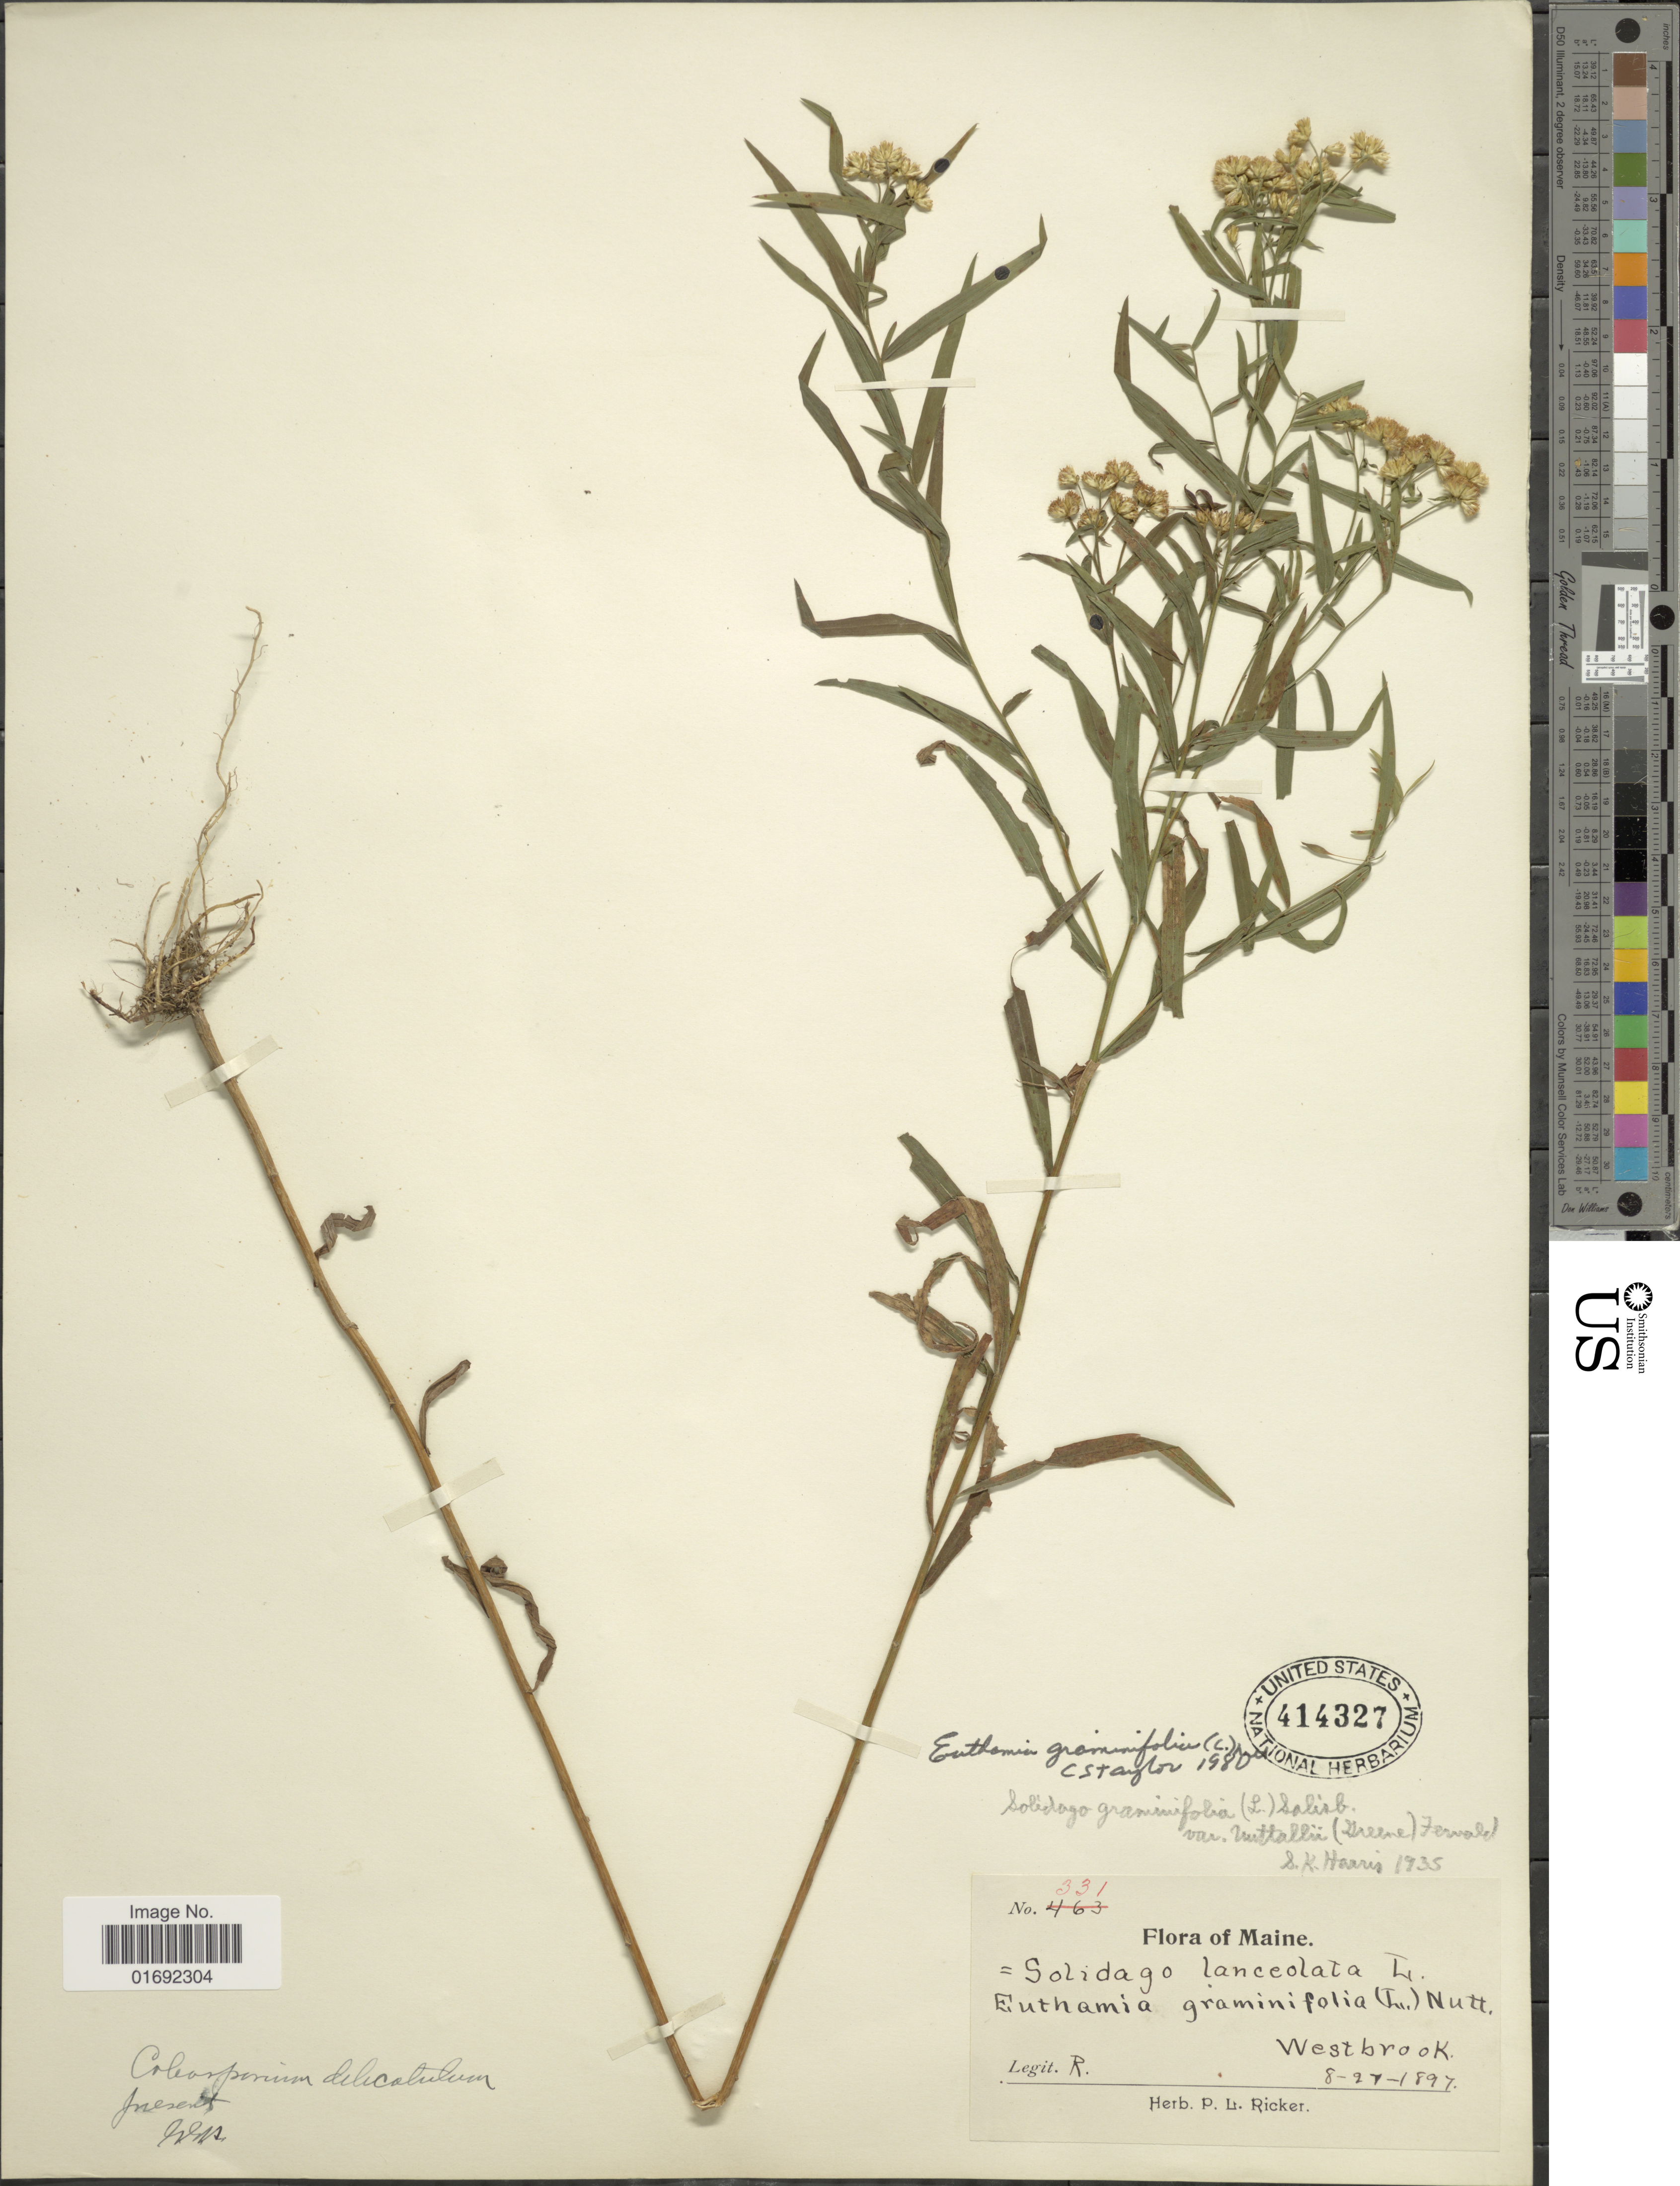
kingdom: Plantae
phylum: Tracheophyta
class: Magnoliopsida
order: Asterales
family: Asteraceae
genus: Euthamia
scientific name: Euthamia graminifolia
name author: (L.) Nutt.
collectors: P. Ricker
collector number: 331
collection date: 1897-08-21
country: United States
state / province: Maine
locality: Westbrook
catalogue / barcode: US 414327